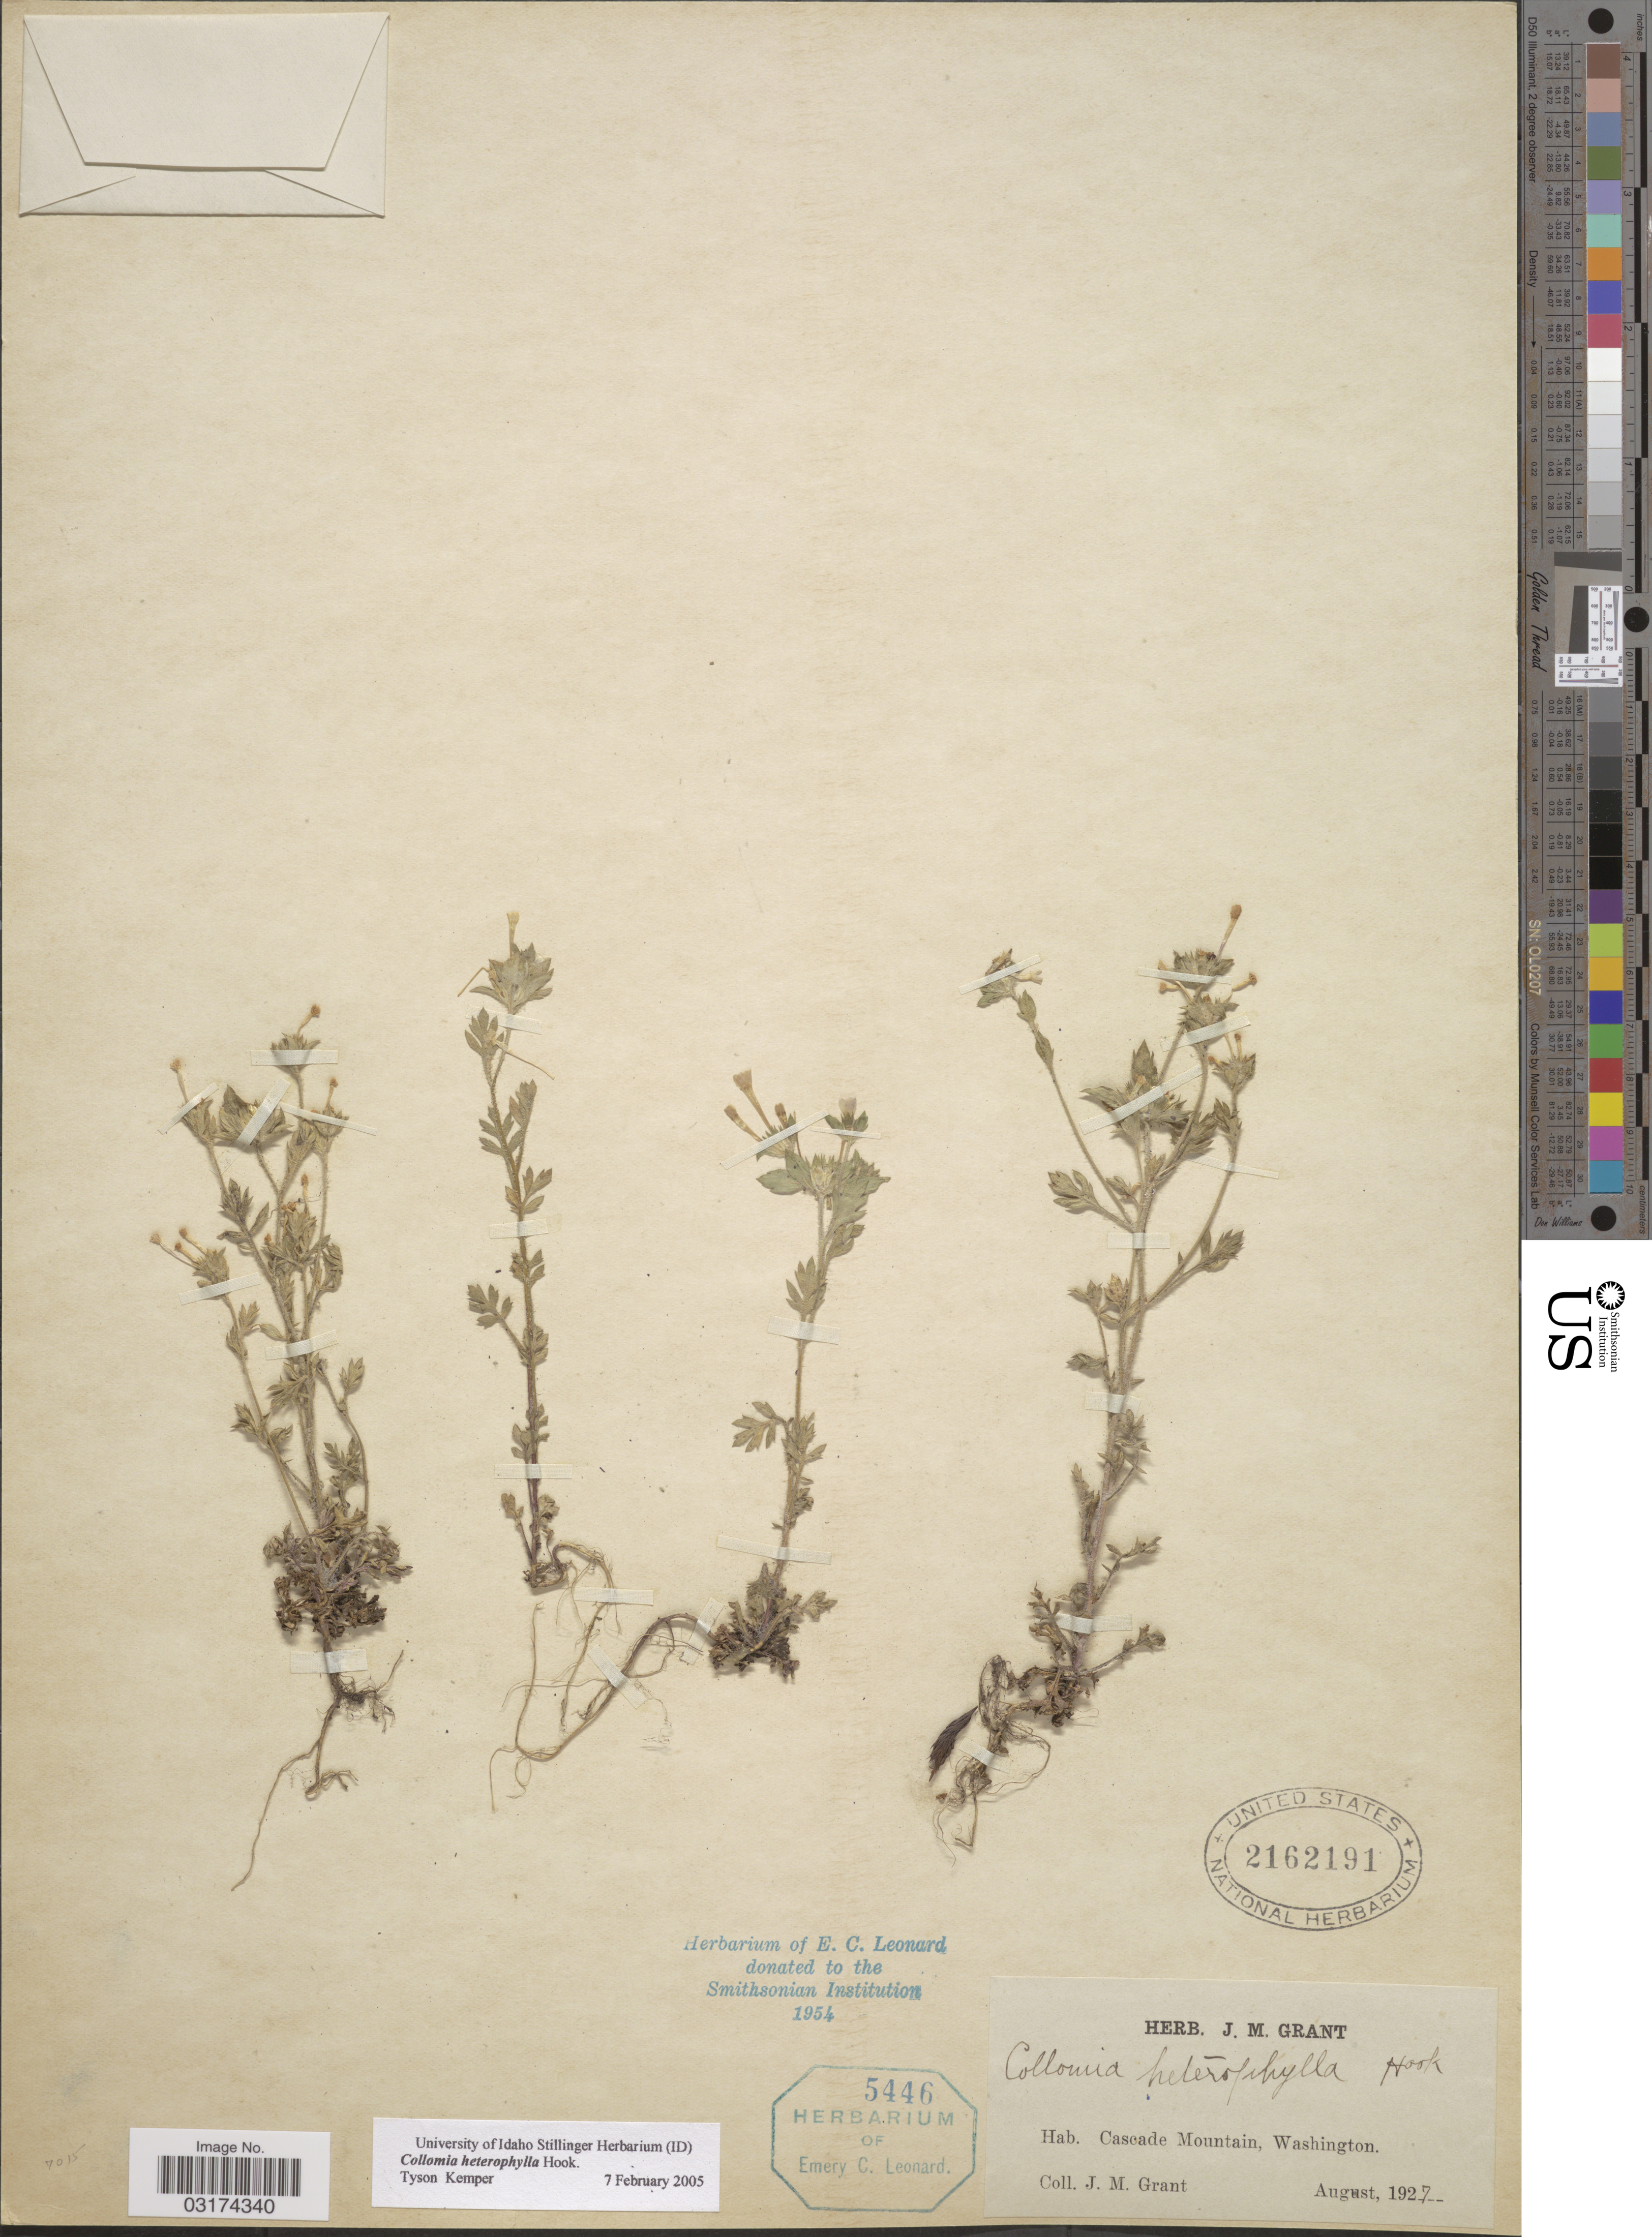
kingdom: Plantae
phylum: Tracheophyta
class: Magnoliopsida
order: Ericales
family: Polemoniaceae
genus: Collomia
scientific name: Collomia heterophylla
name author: Hook.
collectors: J. M. Grant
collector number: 5446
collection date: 1927-08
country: United States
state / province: Washington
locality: Cascade Mountains.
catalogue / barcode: US 2162191